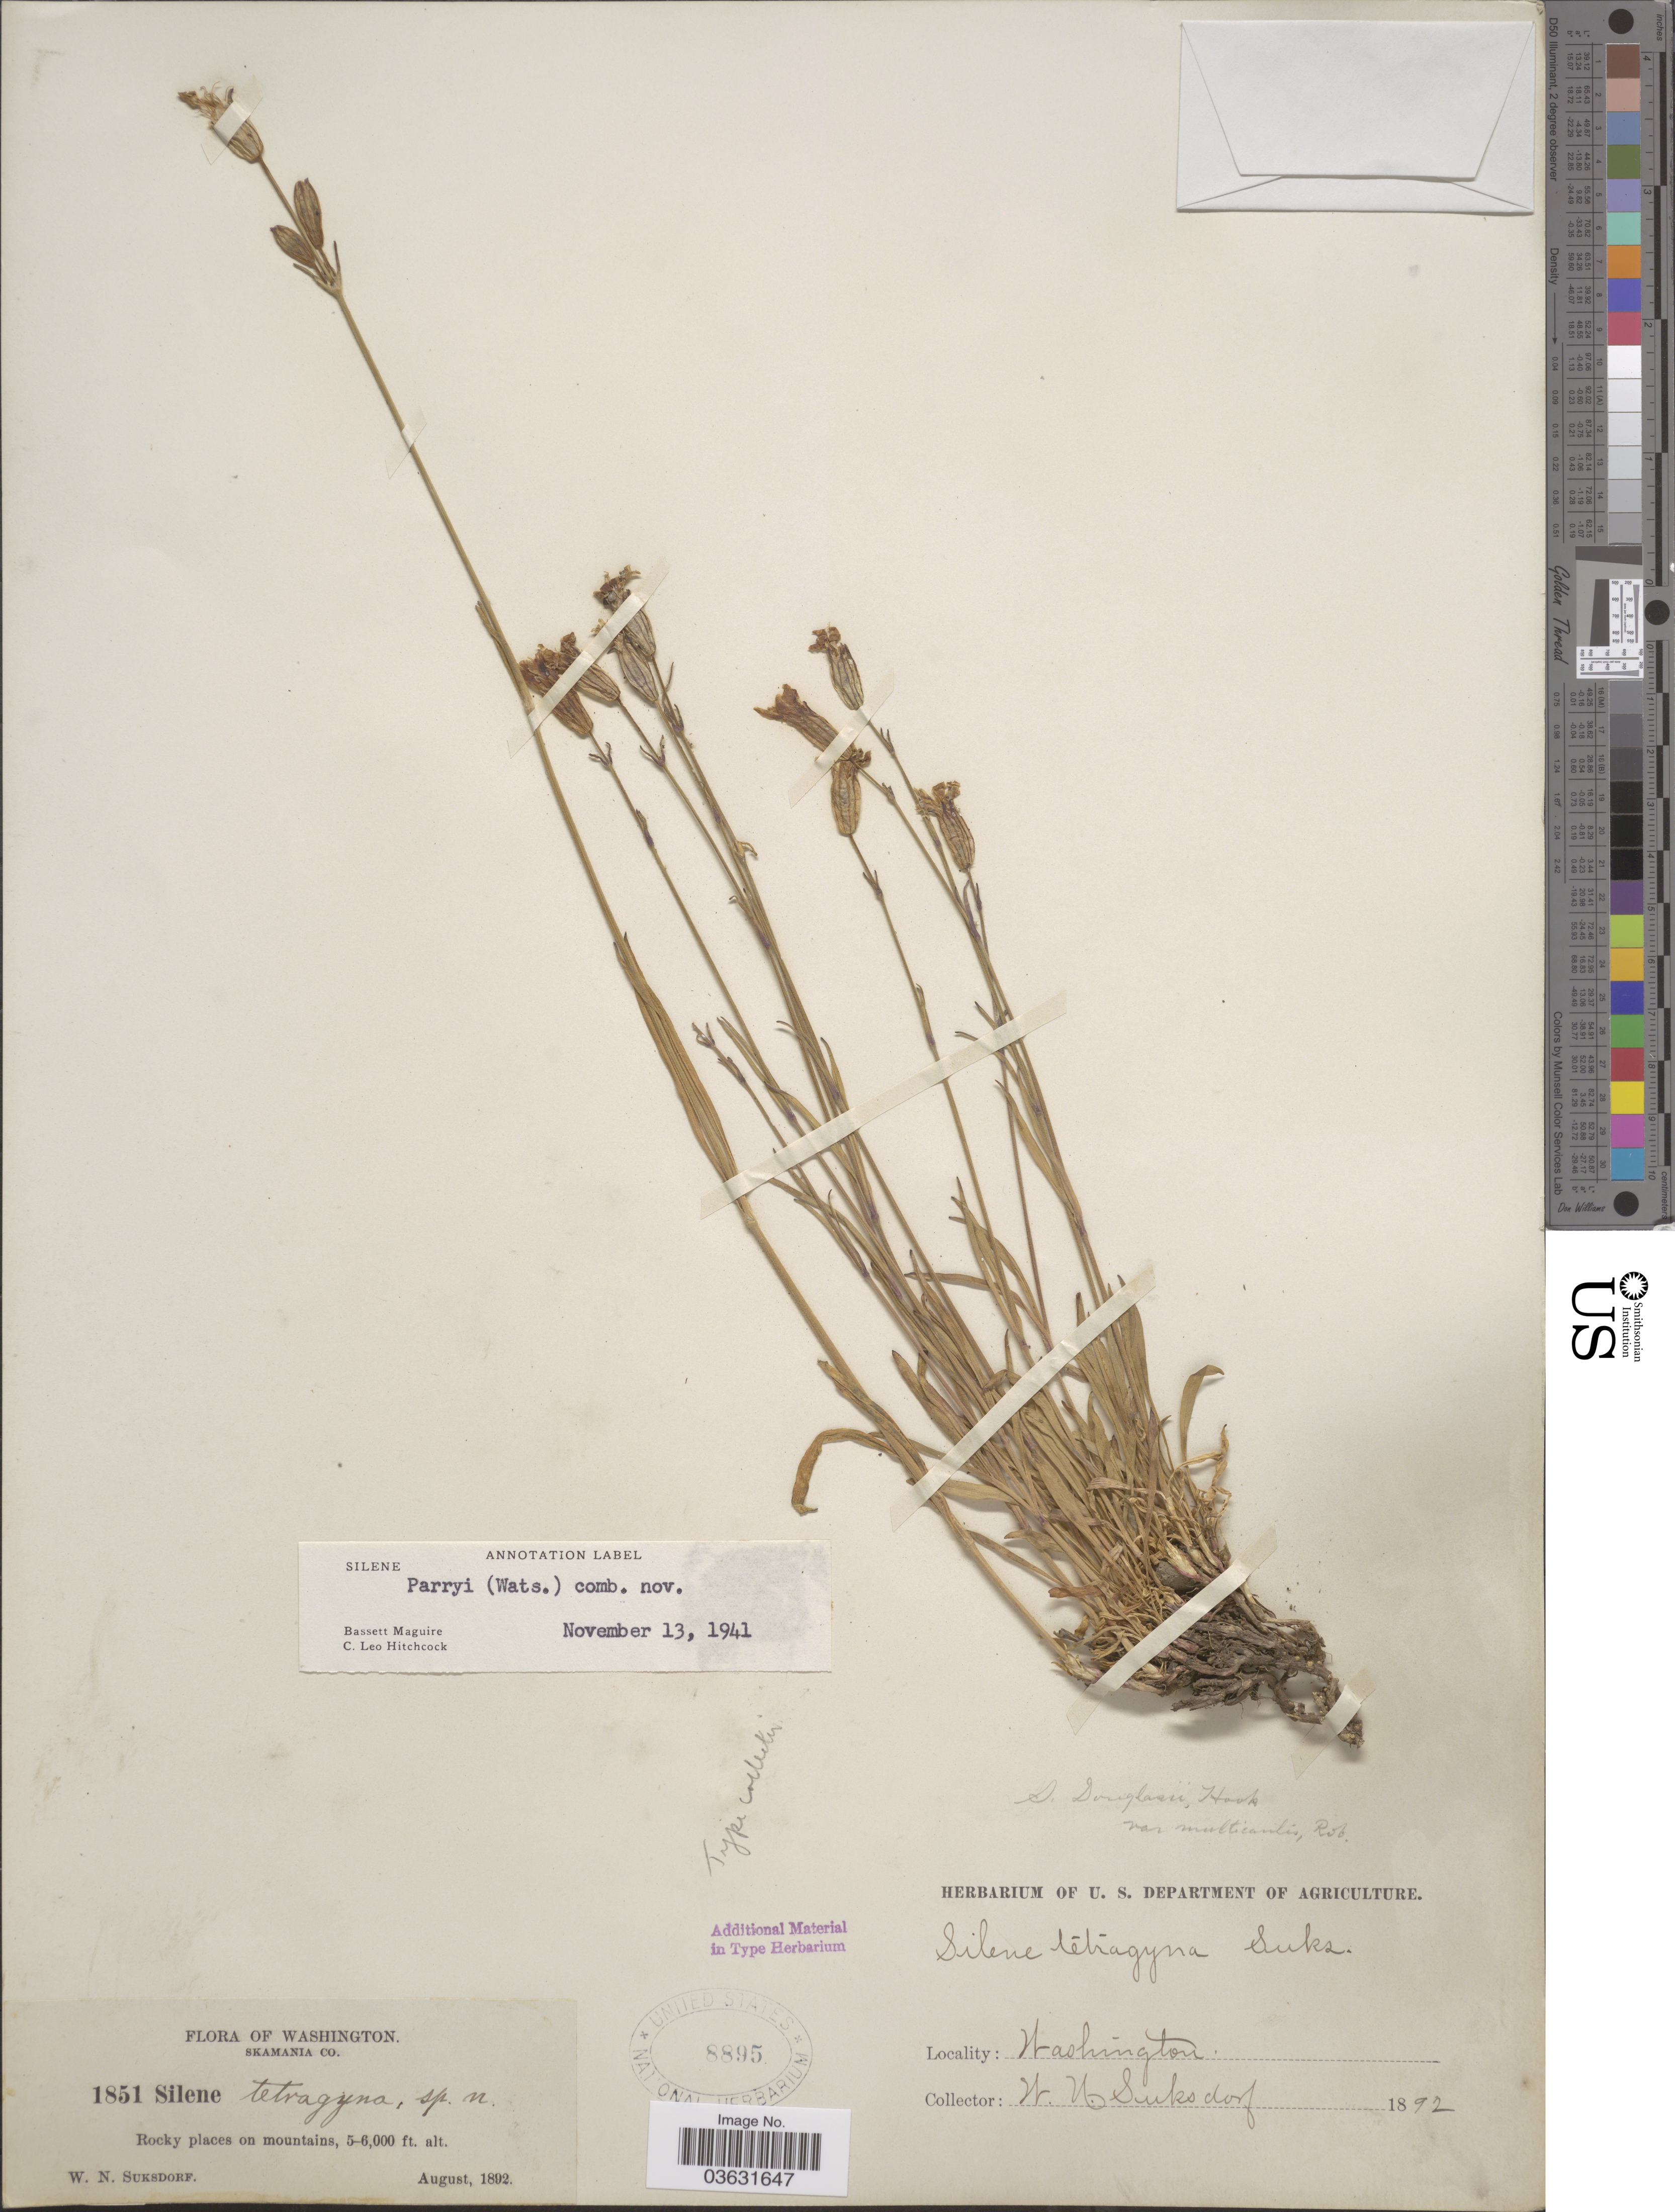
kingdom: Plantae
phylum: Tracheophyta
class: Magnoliopsida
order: Caryophyllales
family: Caryophyllaceae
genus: Silene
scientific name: Silene parryi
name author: (S. Watson) C.L. Hitchc. & Maguire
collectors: W. N. Suksdorf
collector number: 1851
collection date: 1892-08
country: United States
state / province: Washington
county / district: Skamania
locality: Skamania Co. Rocky places on mountains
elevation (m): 1524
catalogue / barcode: US 8895